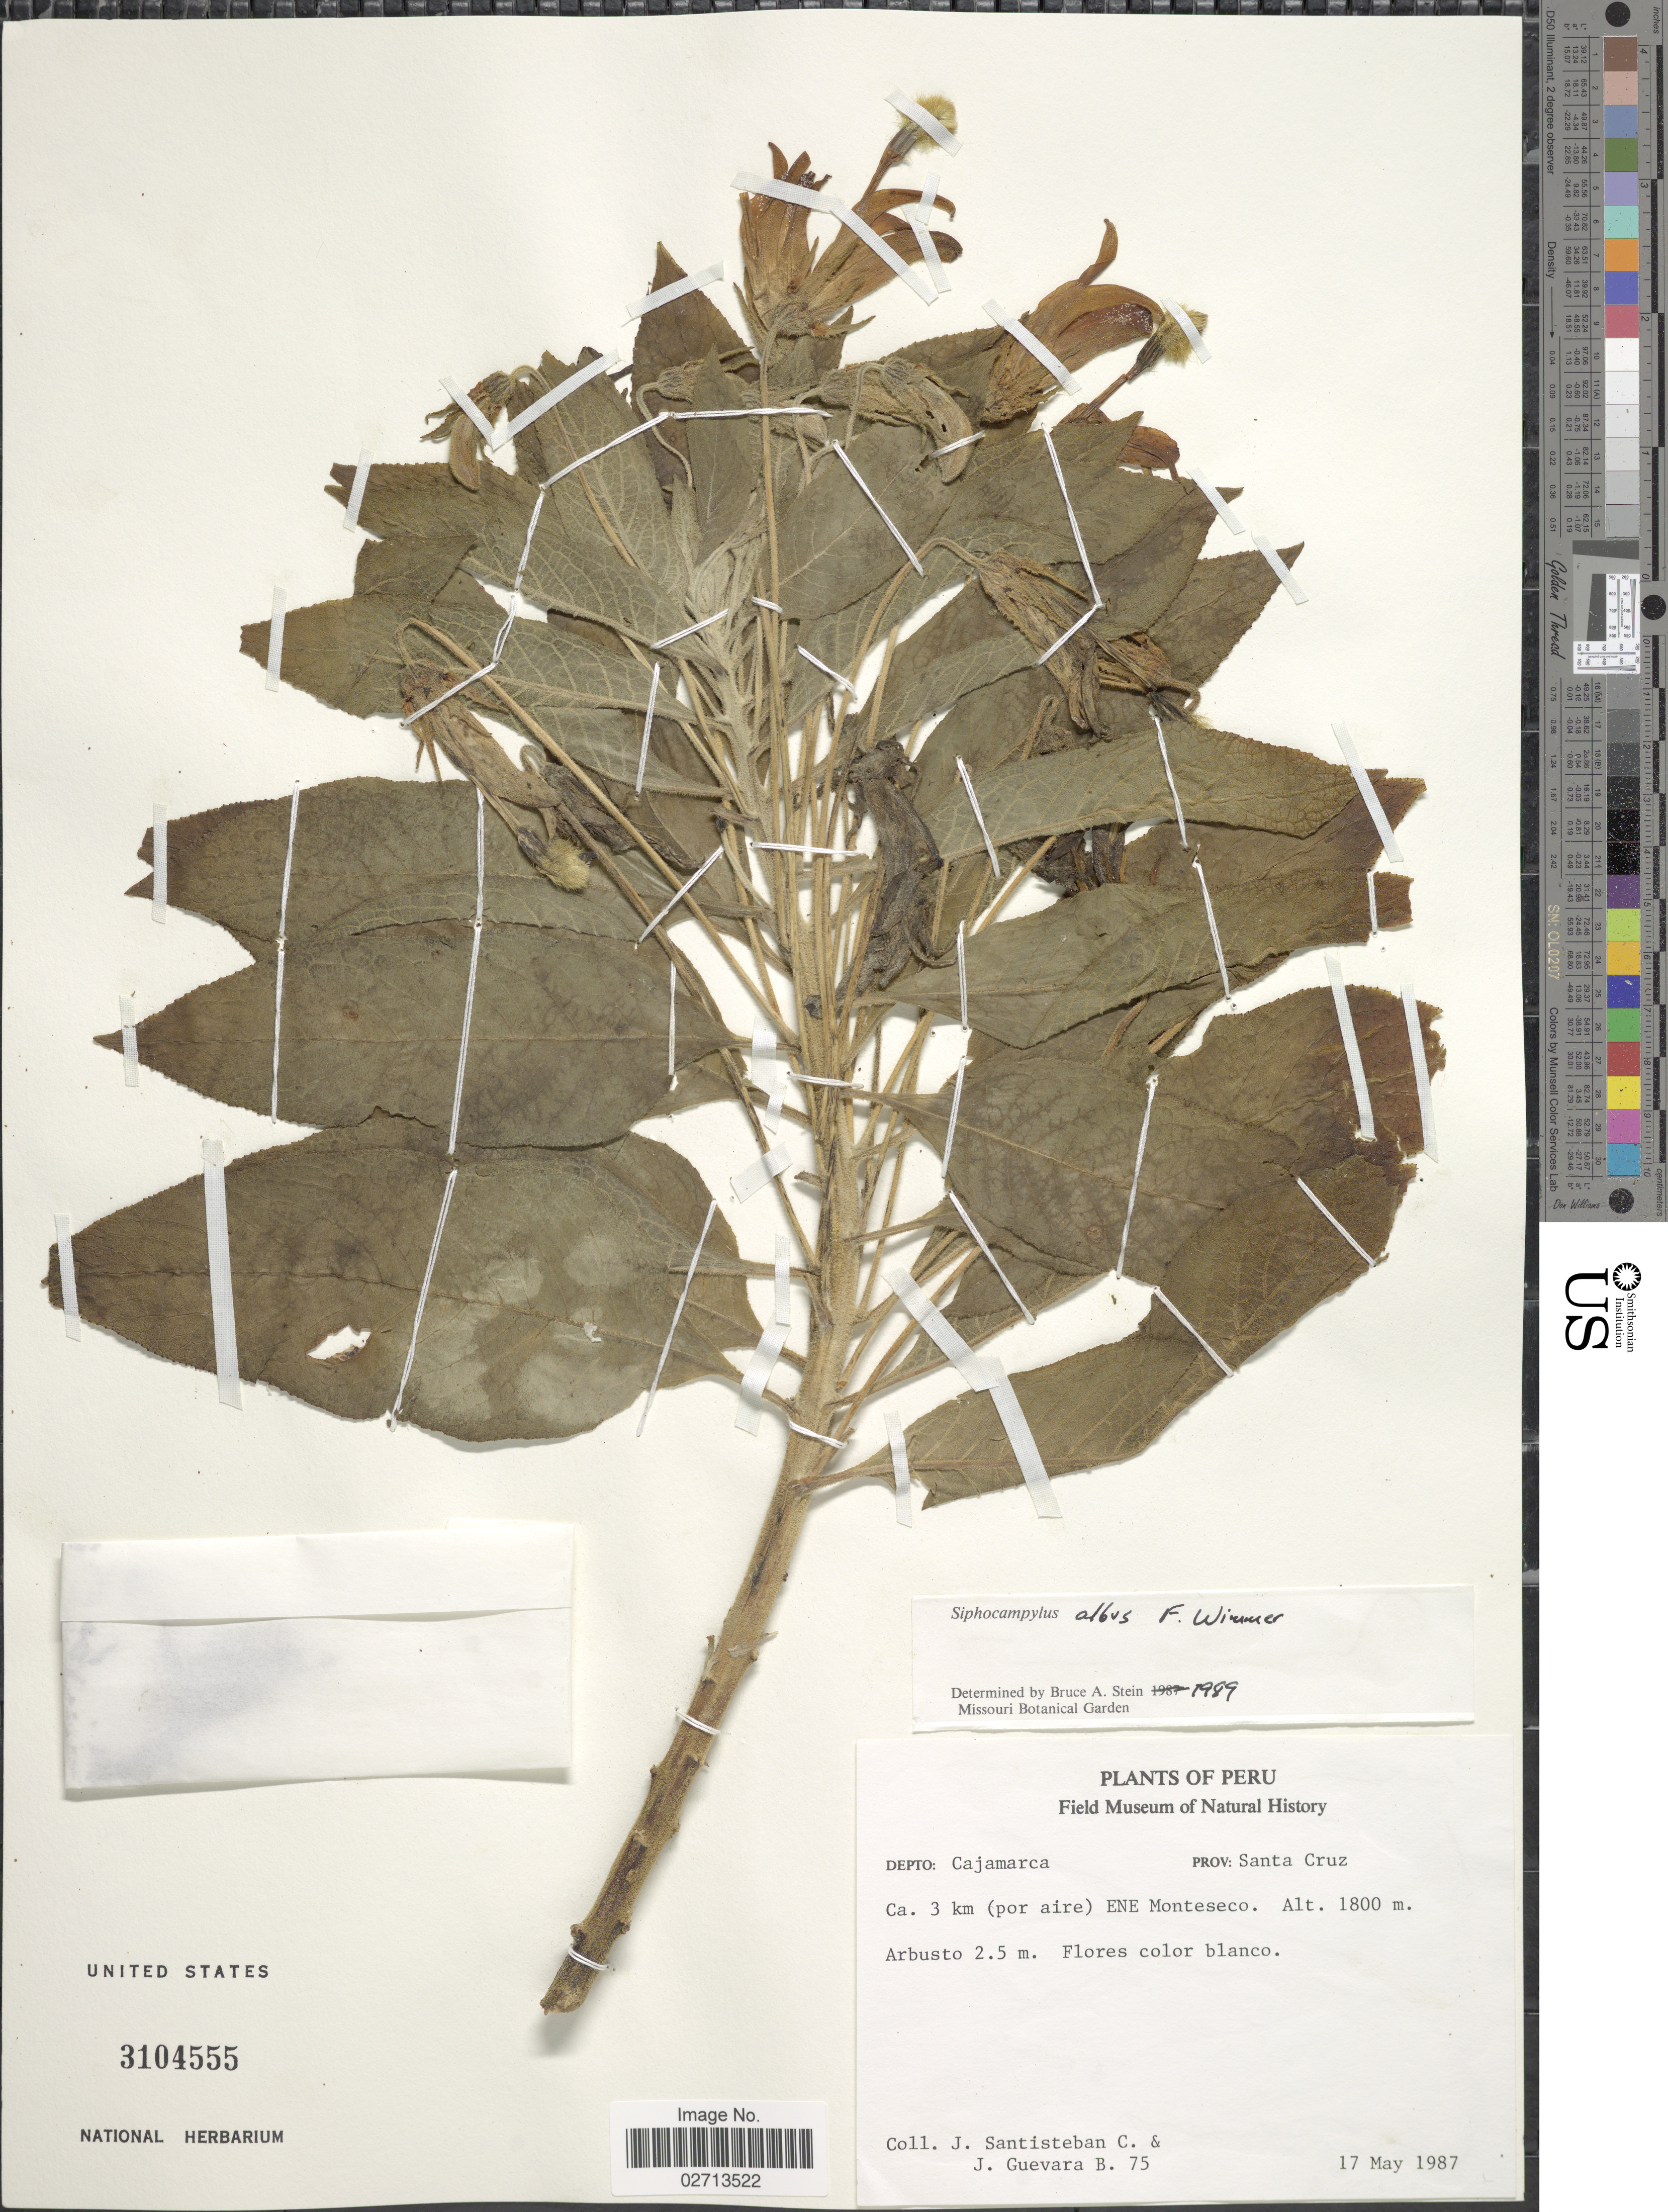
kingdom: Plantae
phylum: Tracheophyta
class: Magnoliopsida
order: Asterales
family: Campanulaceae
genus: Siphocampylus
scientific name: Siphocampylus albus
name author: E. Wimm.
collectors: J. Santisteban C. & J. Guevara B.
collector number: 75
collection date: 1987-05-17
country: Peru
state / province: Cajamarca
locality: Prov. Santa Cruz. Ca. 3 km (por aire) ENE Monteseco.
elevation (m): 1800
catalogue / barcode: US 3104555